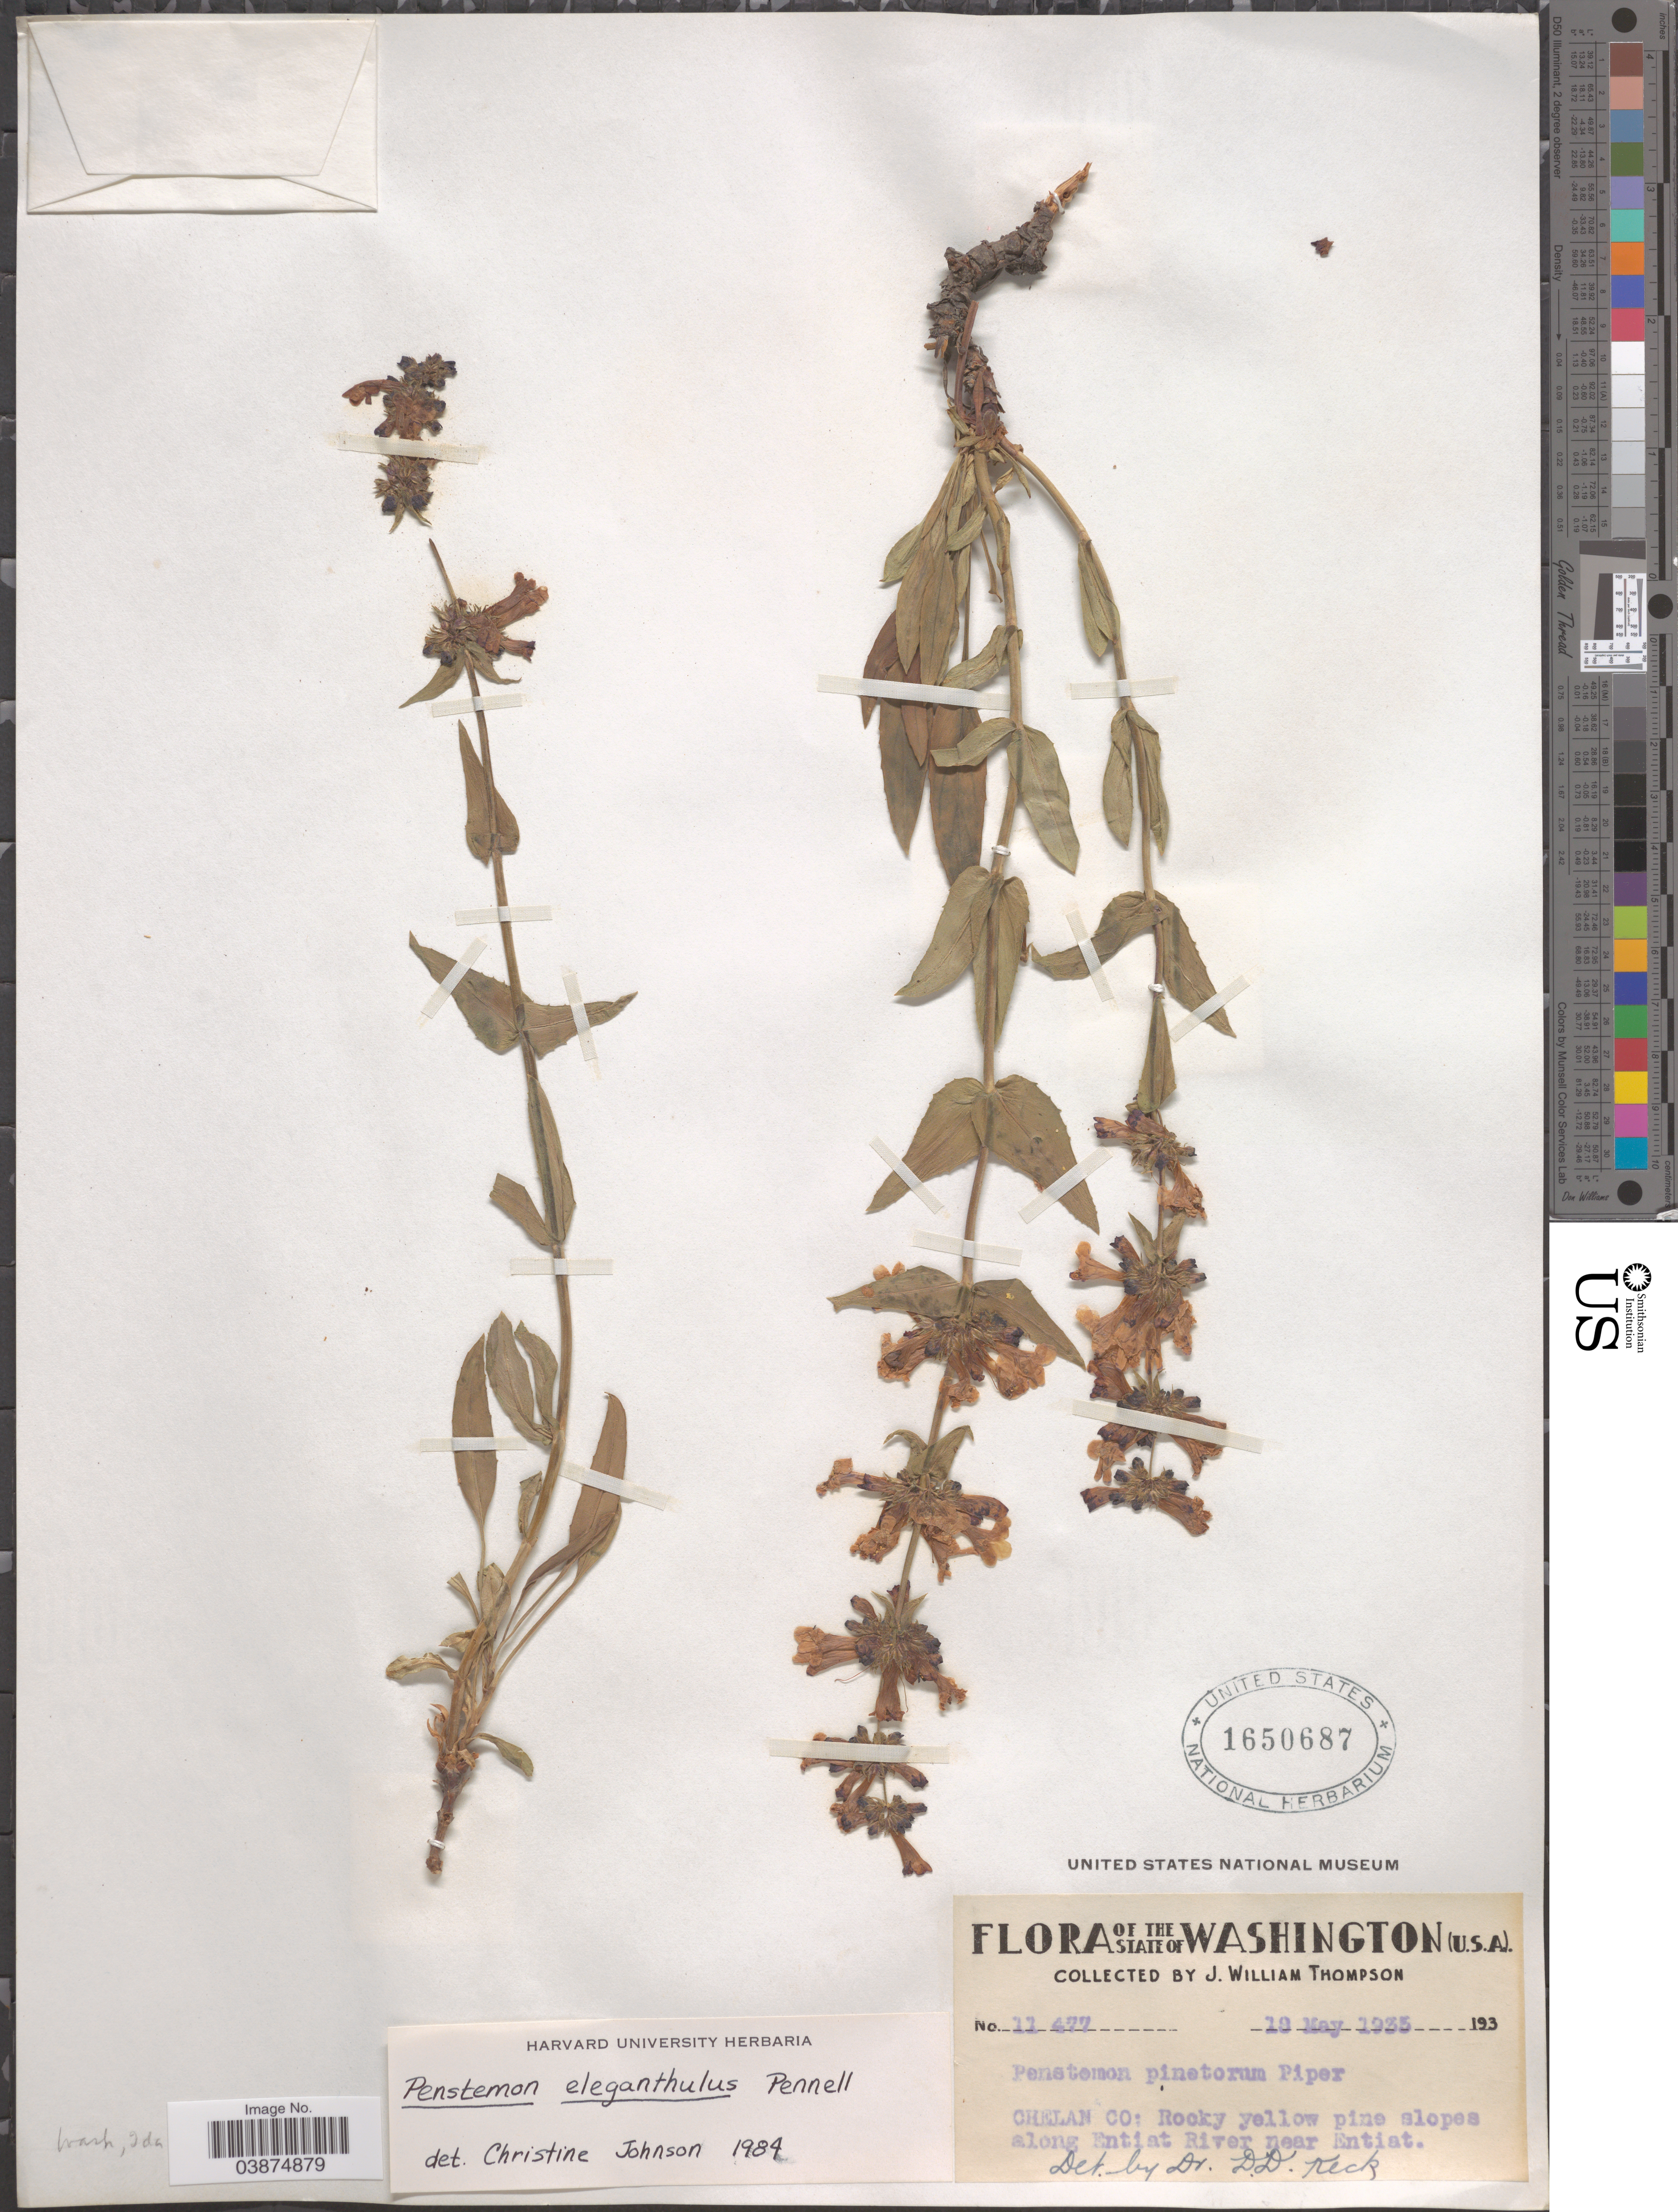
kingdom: Plantae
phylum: Tracheophyta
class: Magnoliopsida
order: Lamiales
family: Plantaginaceae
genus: Penstemon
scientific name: Penstemon elegantulus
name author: Pennell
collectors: J. W. Thompson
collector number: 11477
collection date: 1935-05-19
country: United States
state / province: Washington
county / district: Chelan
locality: Chelan Co: along Entiat River near Entiat.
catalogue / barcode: US 1650687